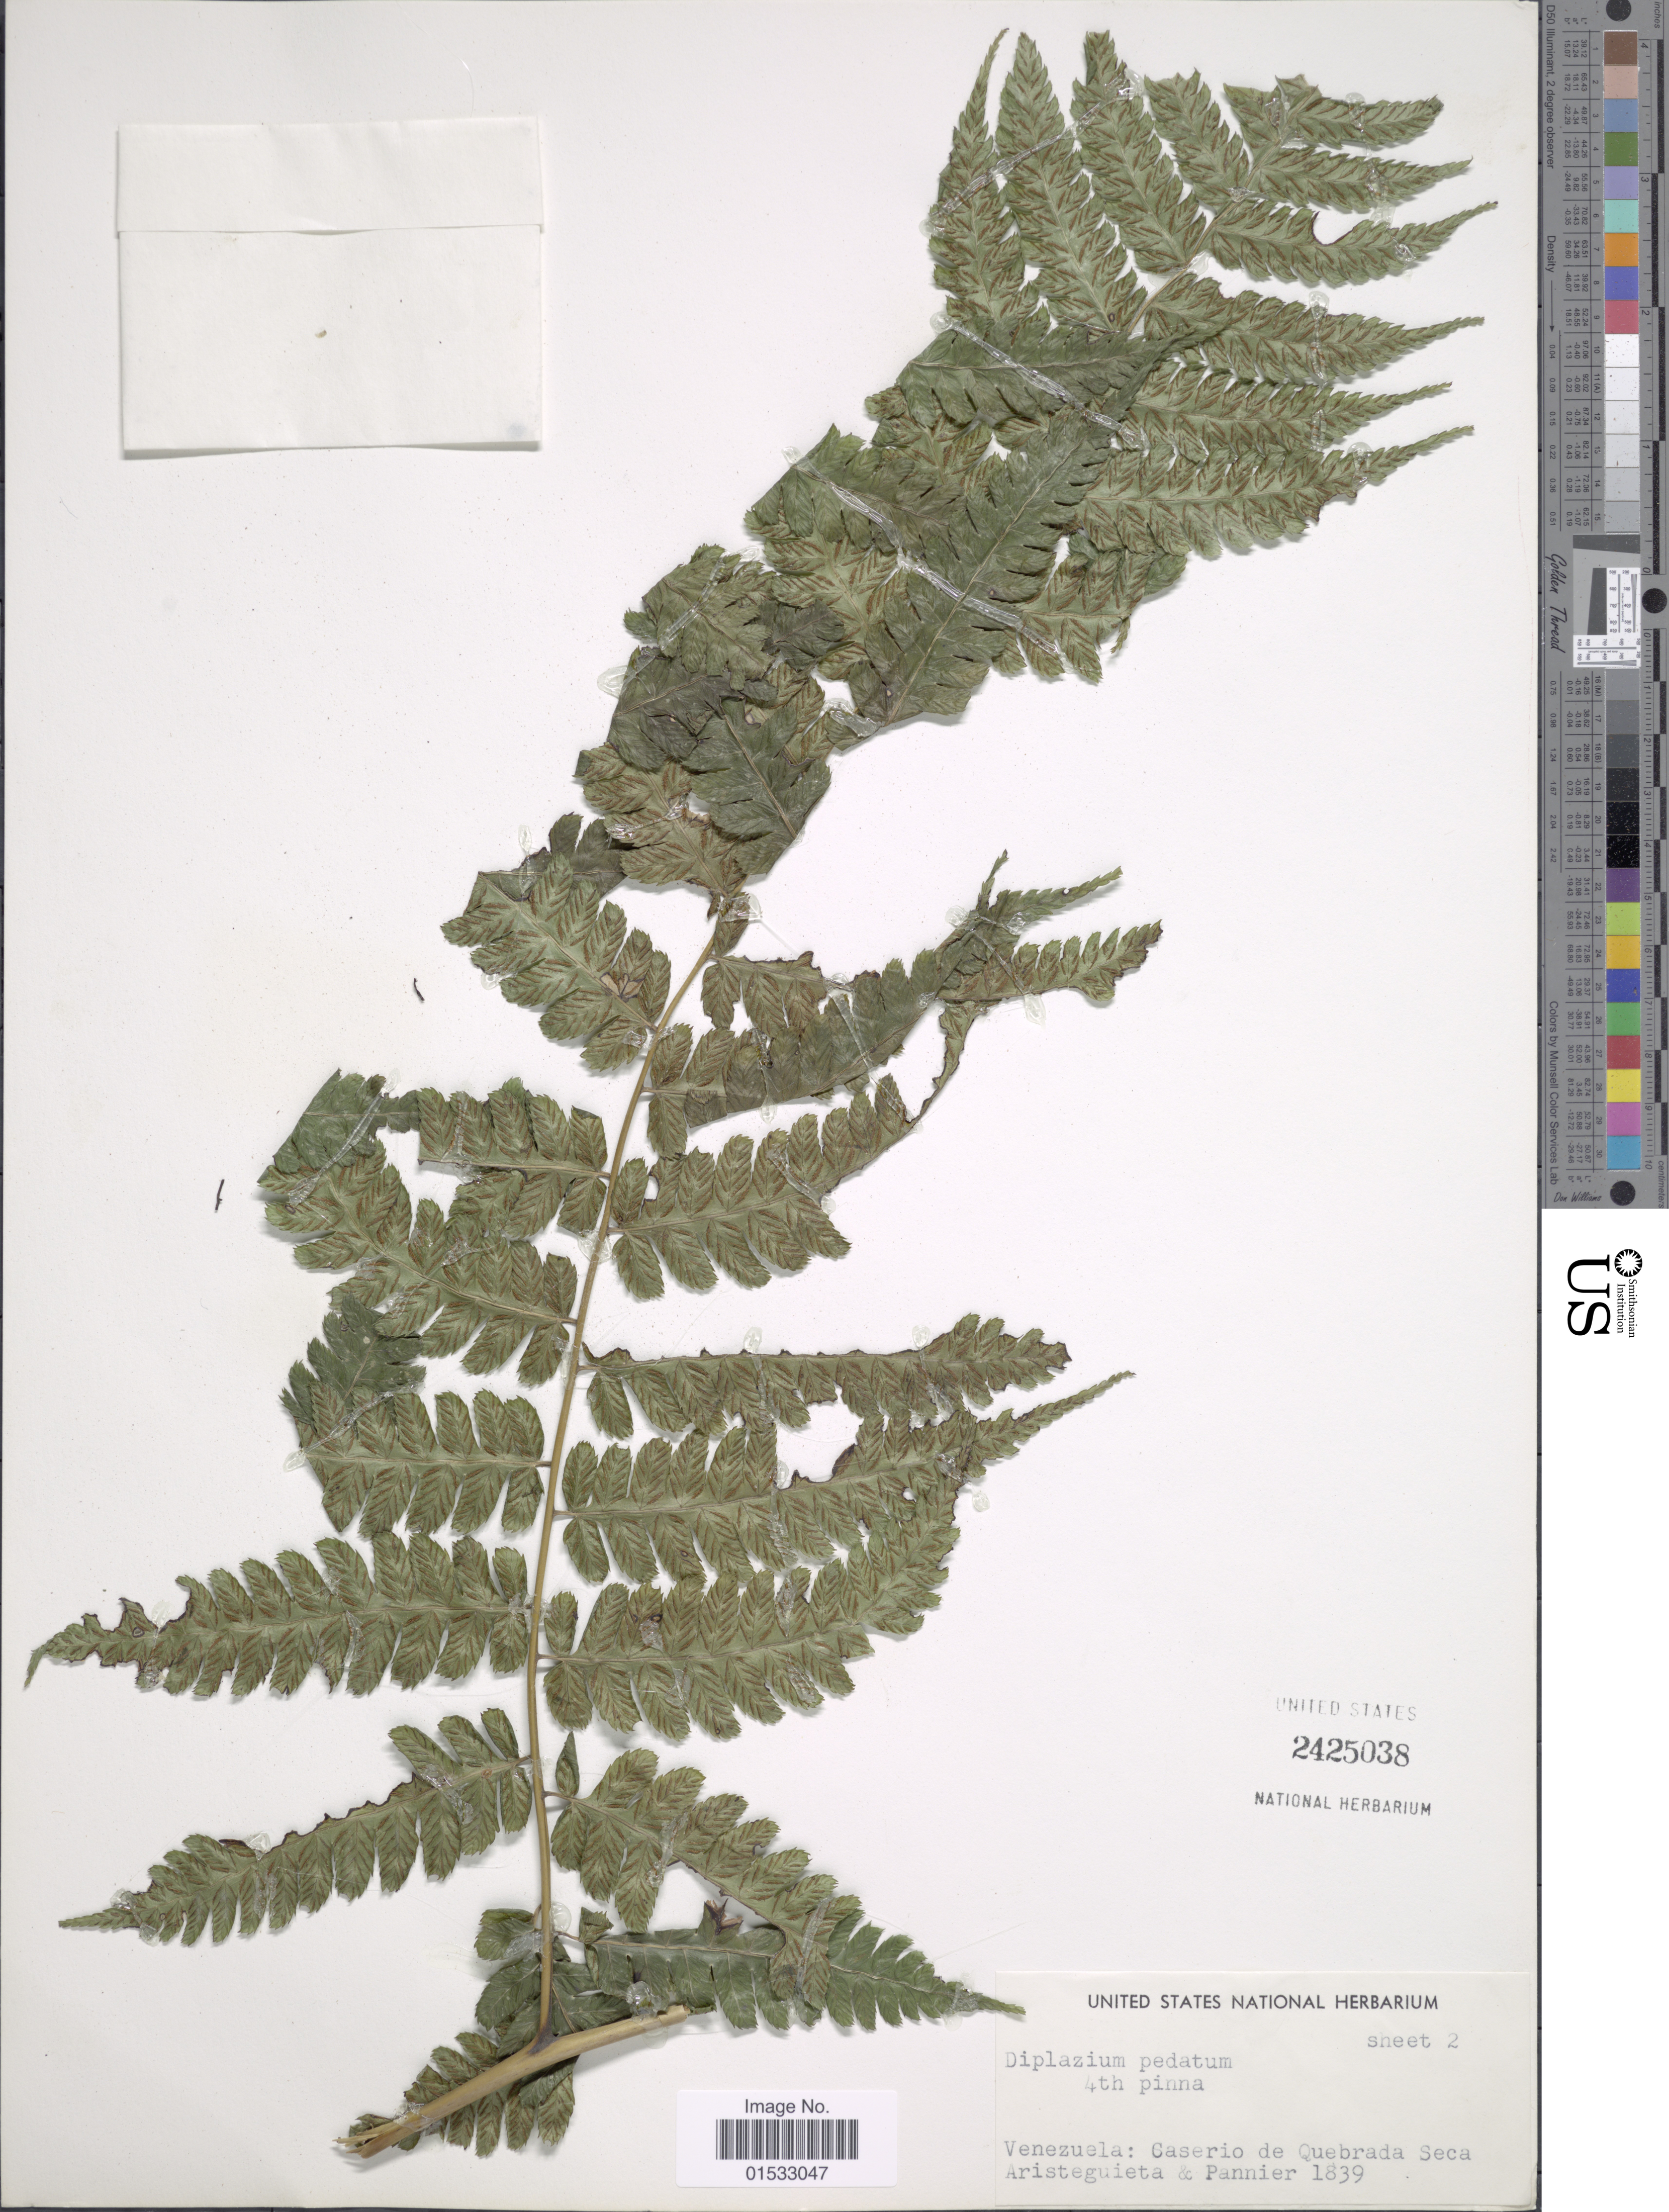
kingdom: Plantae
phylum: Tracheophyta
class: Polypodiopsida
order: Polypodiales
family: Athyriaceae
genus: Diplazium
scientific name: Diplazium pedatum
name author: Klotzsch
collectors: -. Aristeguieta & F. Pannier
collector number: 1839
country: Venezuela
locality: Caserio de Quebrada Seca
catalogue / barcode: US 2425038